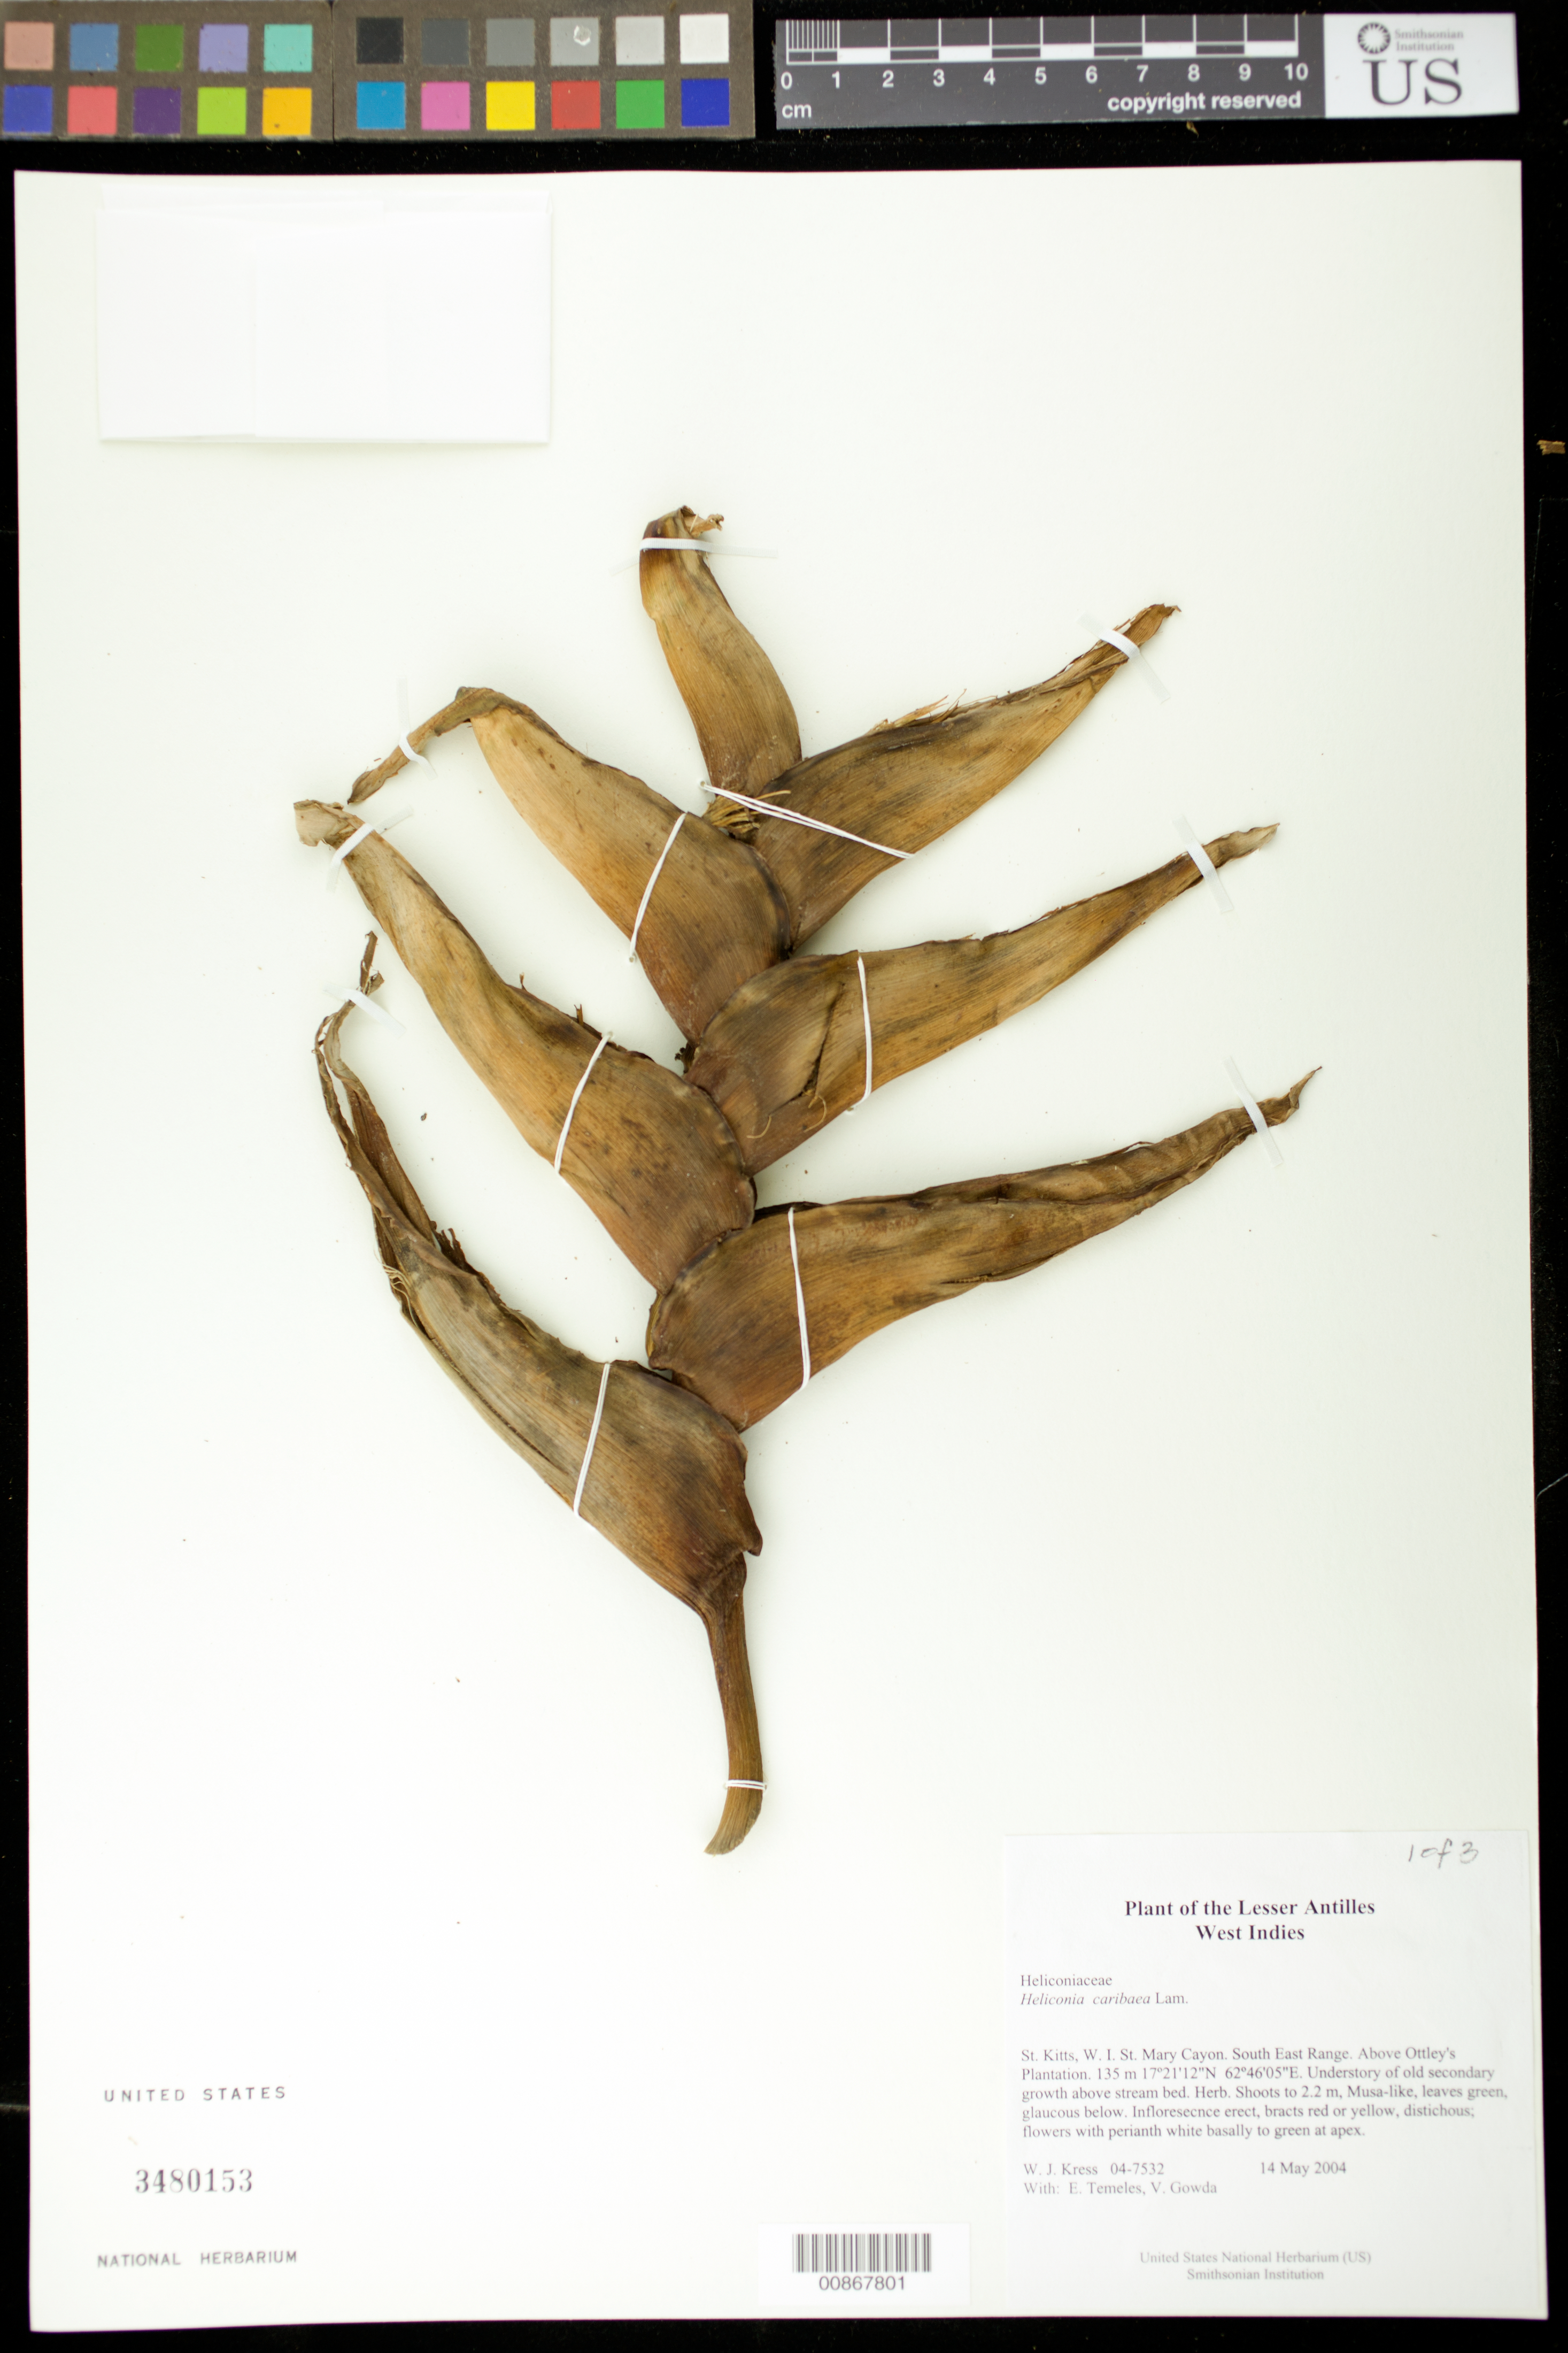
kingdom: Plantae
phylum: Tracheophyta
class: Liliopsida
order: Zingiberales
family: Heliconiaceae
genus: Heliconia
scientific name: Heliconia caribaea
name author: Lam.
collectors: W. J. Kress, E. Temeles & V. Gowda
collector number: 04-7532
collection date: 2004-05-14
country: St. Christopher-Nevis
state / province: St. Mary Cayon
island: St. Lucia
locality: Above Ottley's Plantation. South East Range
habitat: Understory of old secondary growth above stream bed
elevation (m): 135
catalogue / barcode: US 3480153